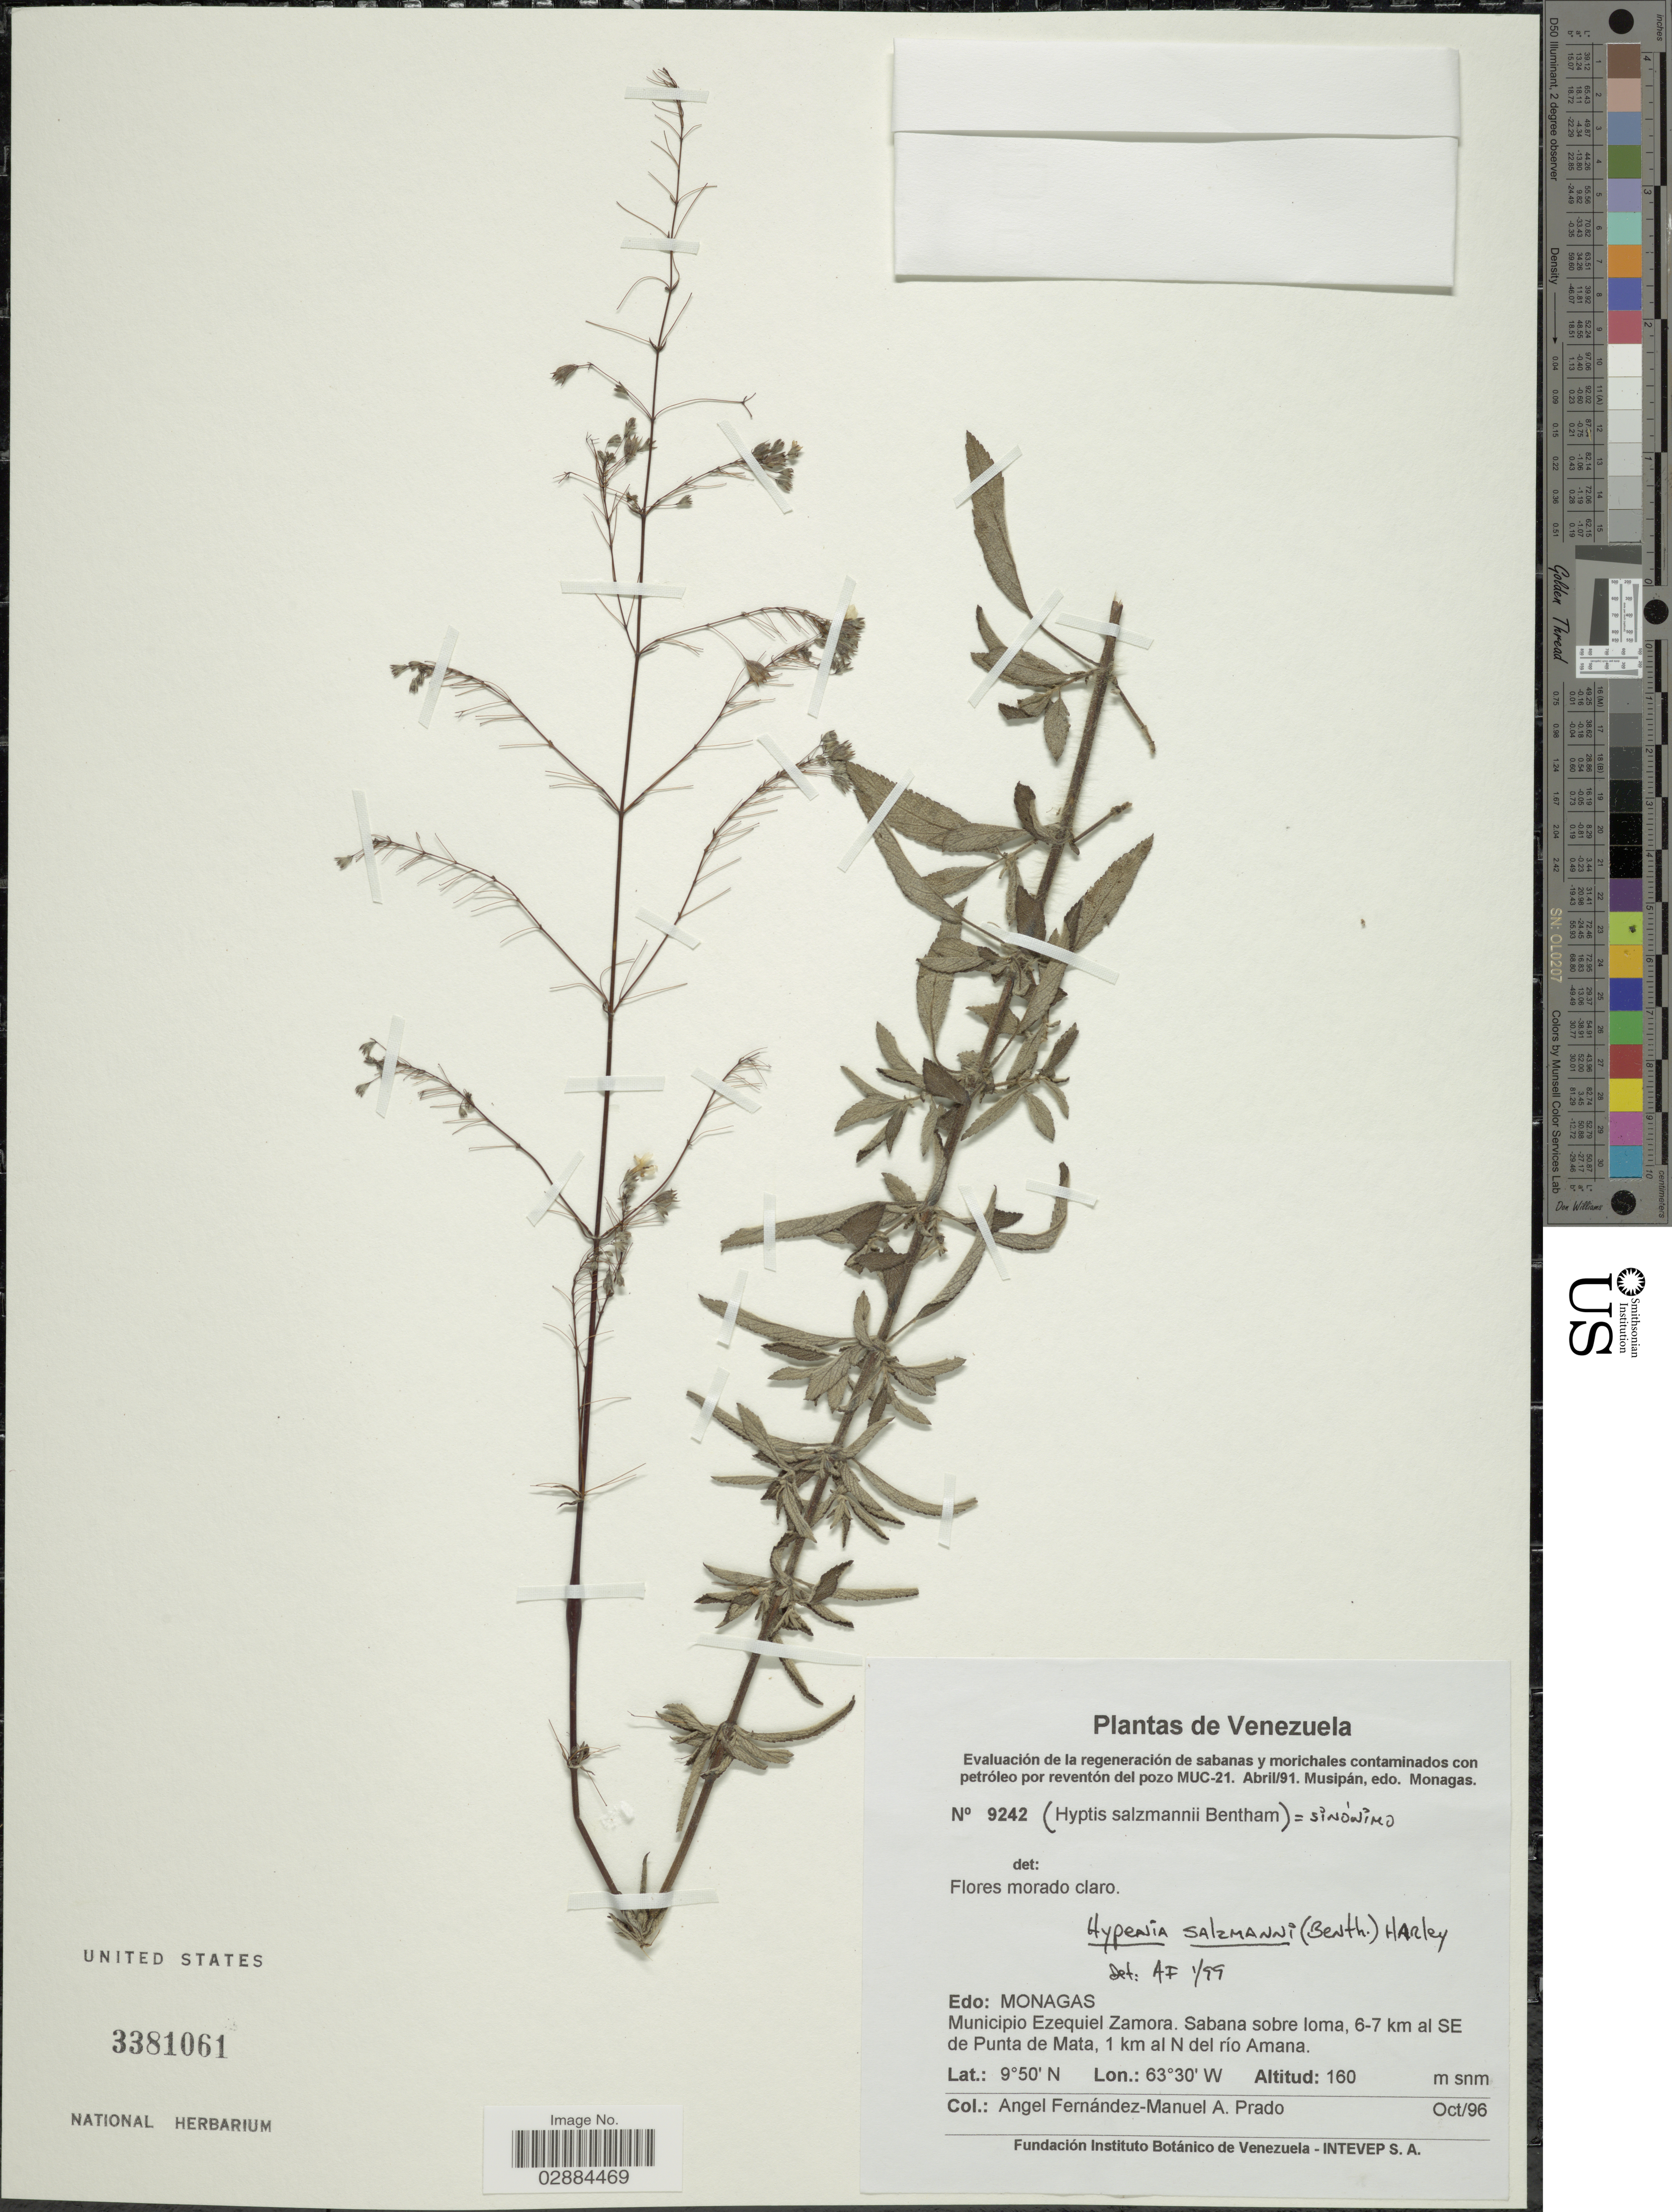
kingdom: Plantae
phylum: Tracheophyta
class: Magnoliopsida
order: Lamiales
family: Lamiaceae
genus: Hypenia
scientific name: Hypenia salzmannii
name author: (Benth.) Harley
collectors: Á. Fernández & M. Prado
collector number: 9242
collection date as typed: Transcribed d/m/y: /10/96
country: Venezuela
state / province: Monagas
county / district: Ezequiel Zamora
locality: Sabana sobre loma, 6-7 km al SE de Punta de Mata, 1 km al N del rio Amana.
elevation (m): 160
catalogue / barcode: US 3381061